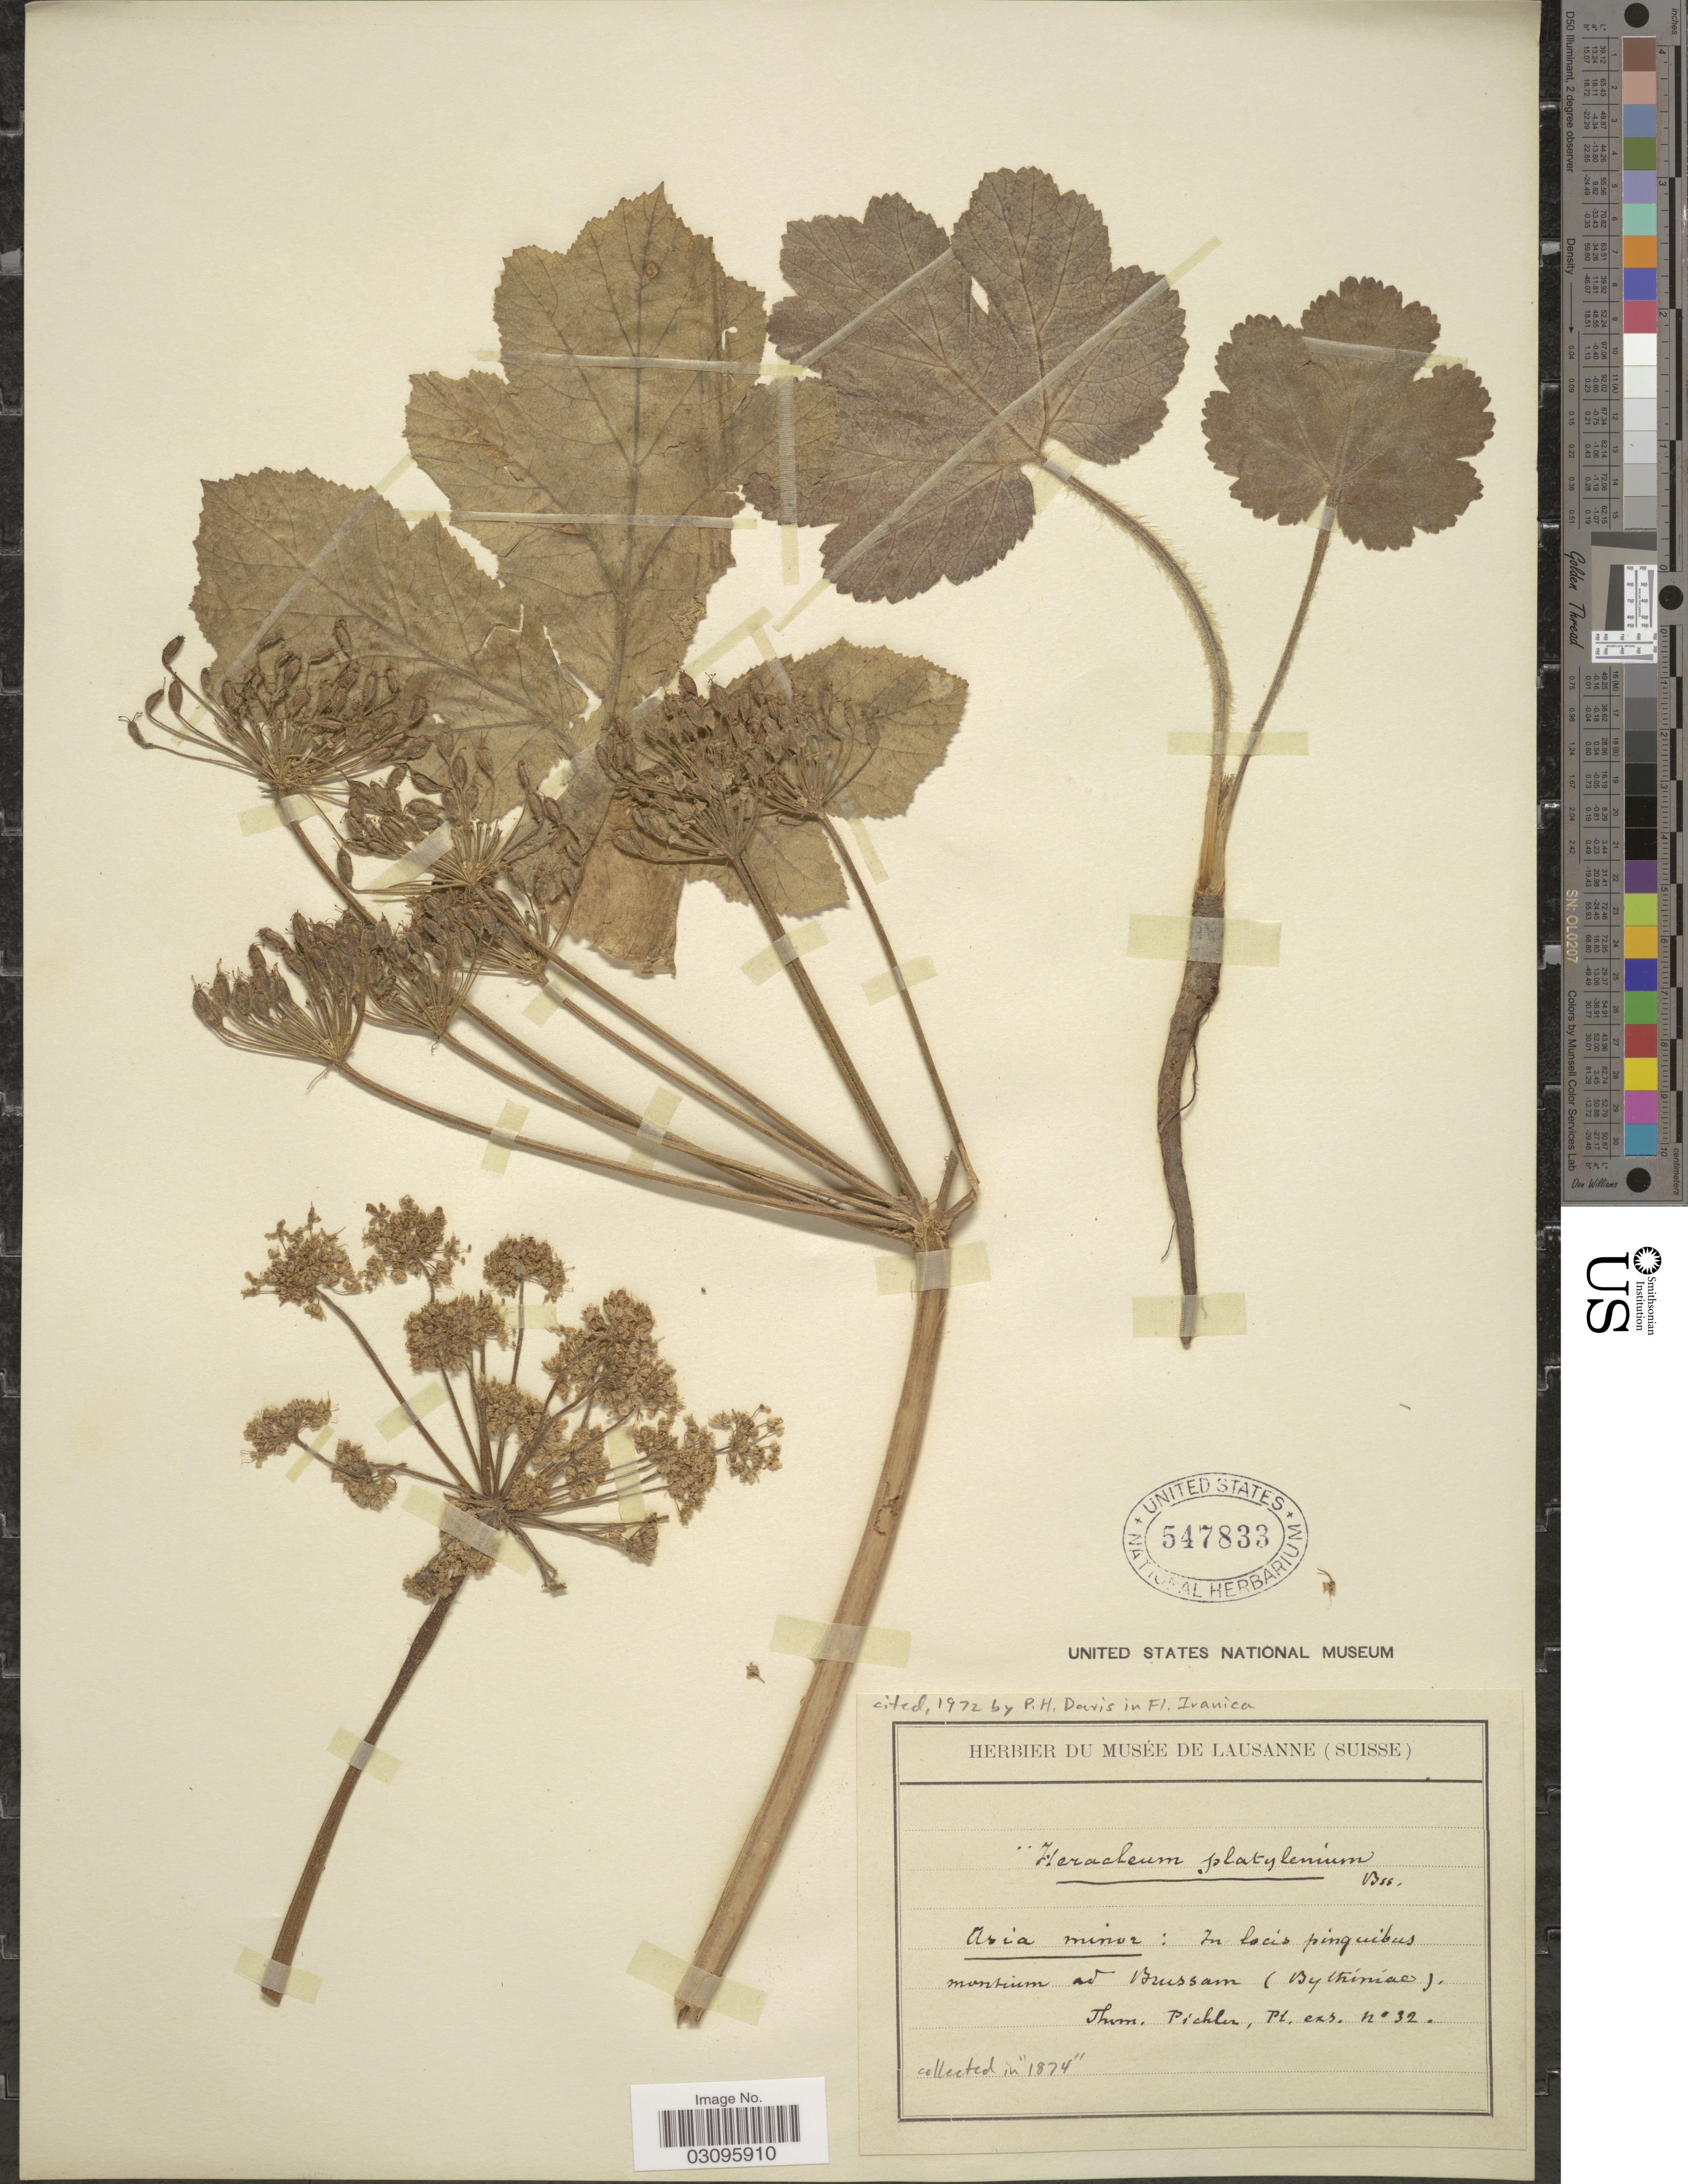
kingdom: Plantae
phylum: Tracheophyta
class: Magnoliopsida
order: Apiales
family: Apiaceae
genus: Heracleum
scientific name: Heracleum platytaenium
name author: Boiss.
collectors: T. Pichler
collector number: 32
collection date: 1874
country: Turkey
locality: Asia minor: In locis pinguibus montium ad Brussam (Bythiniae).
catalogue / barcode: US 547833